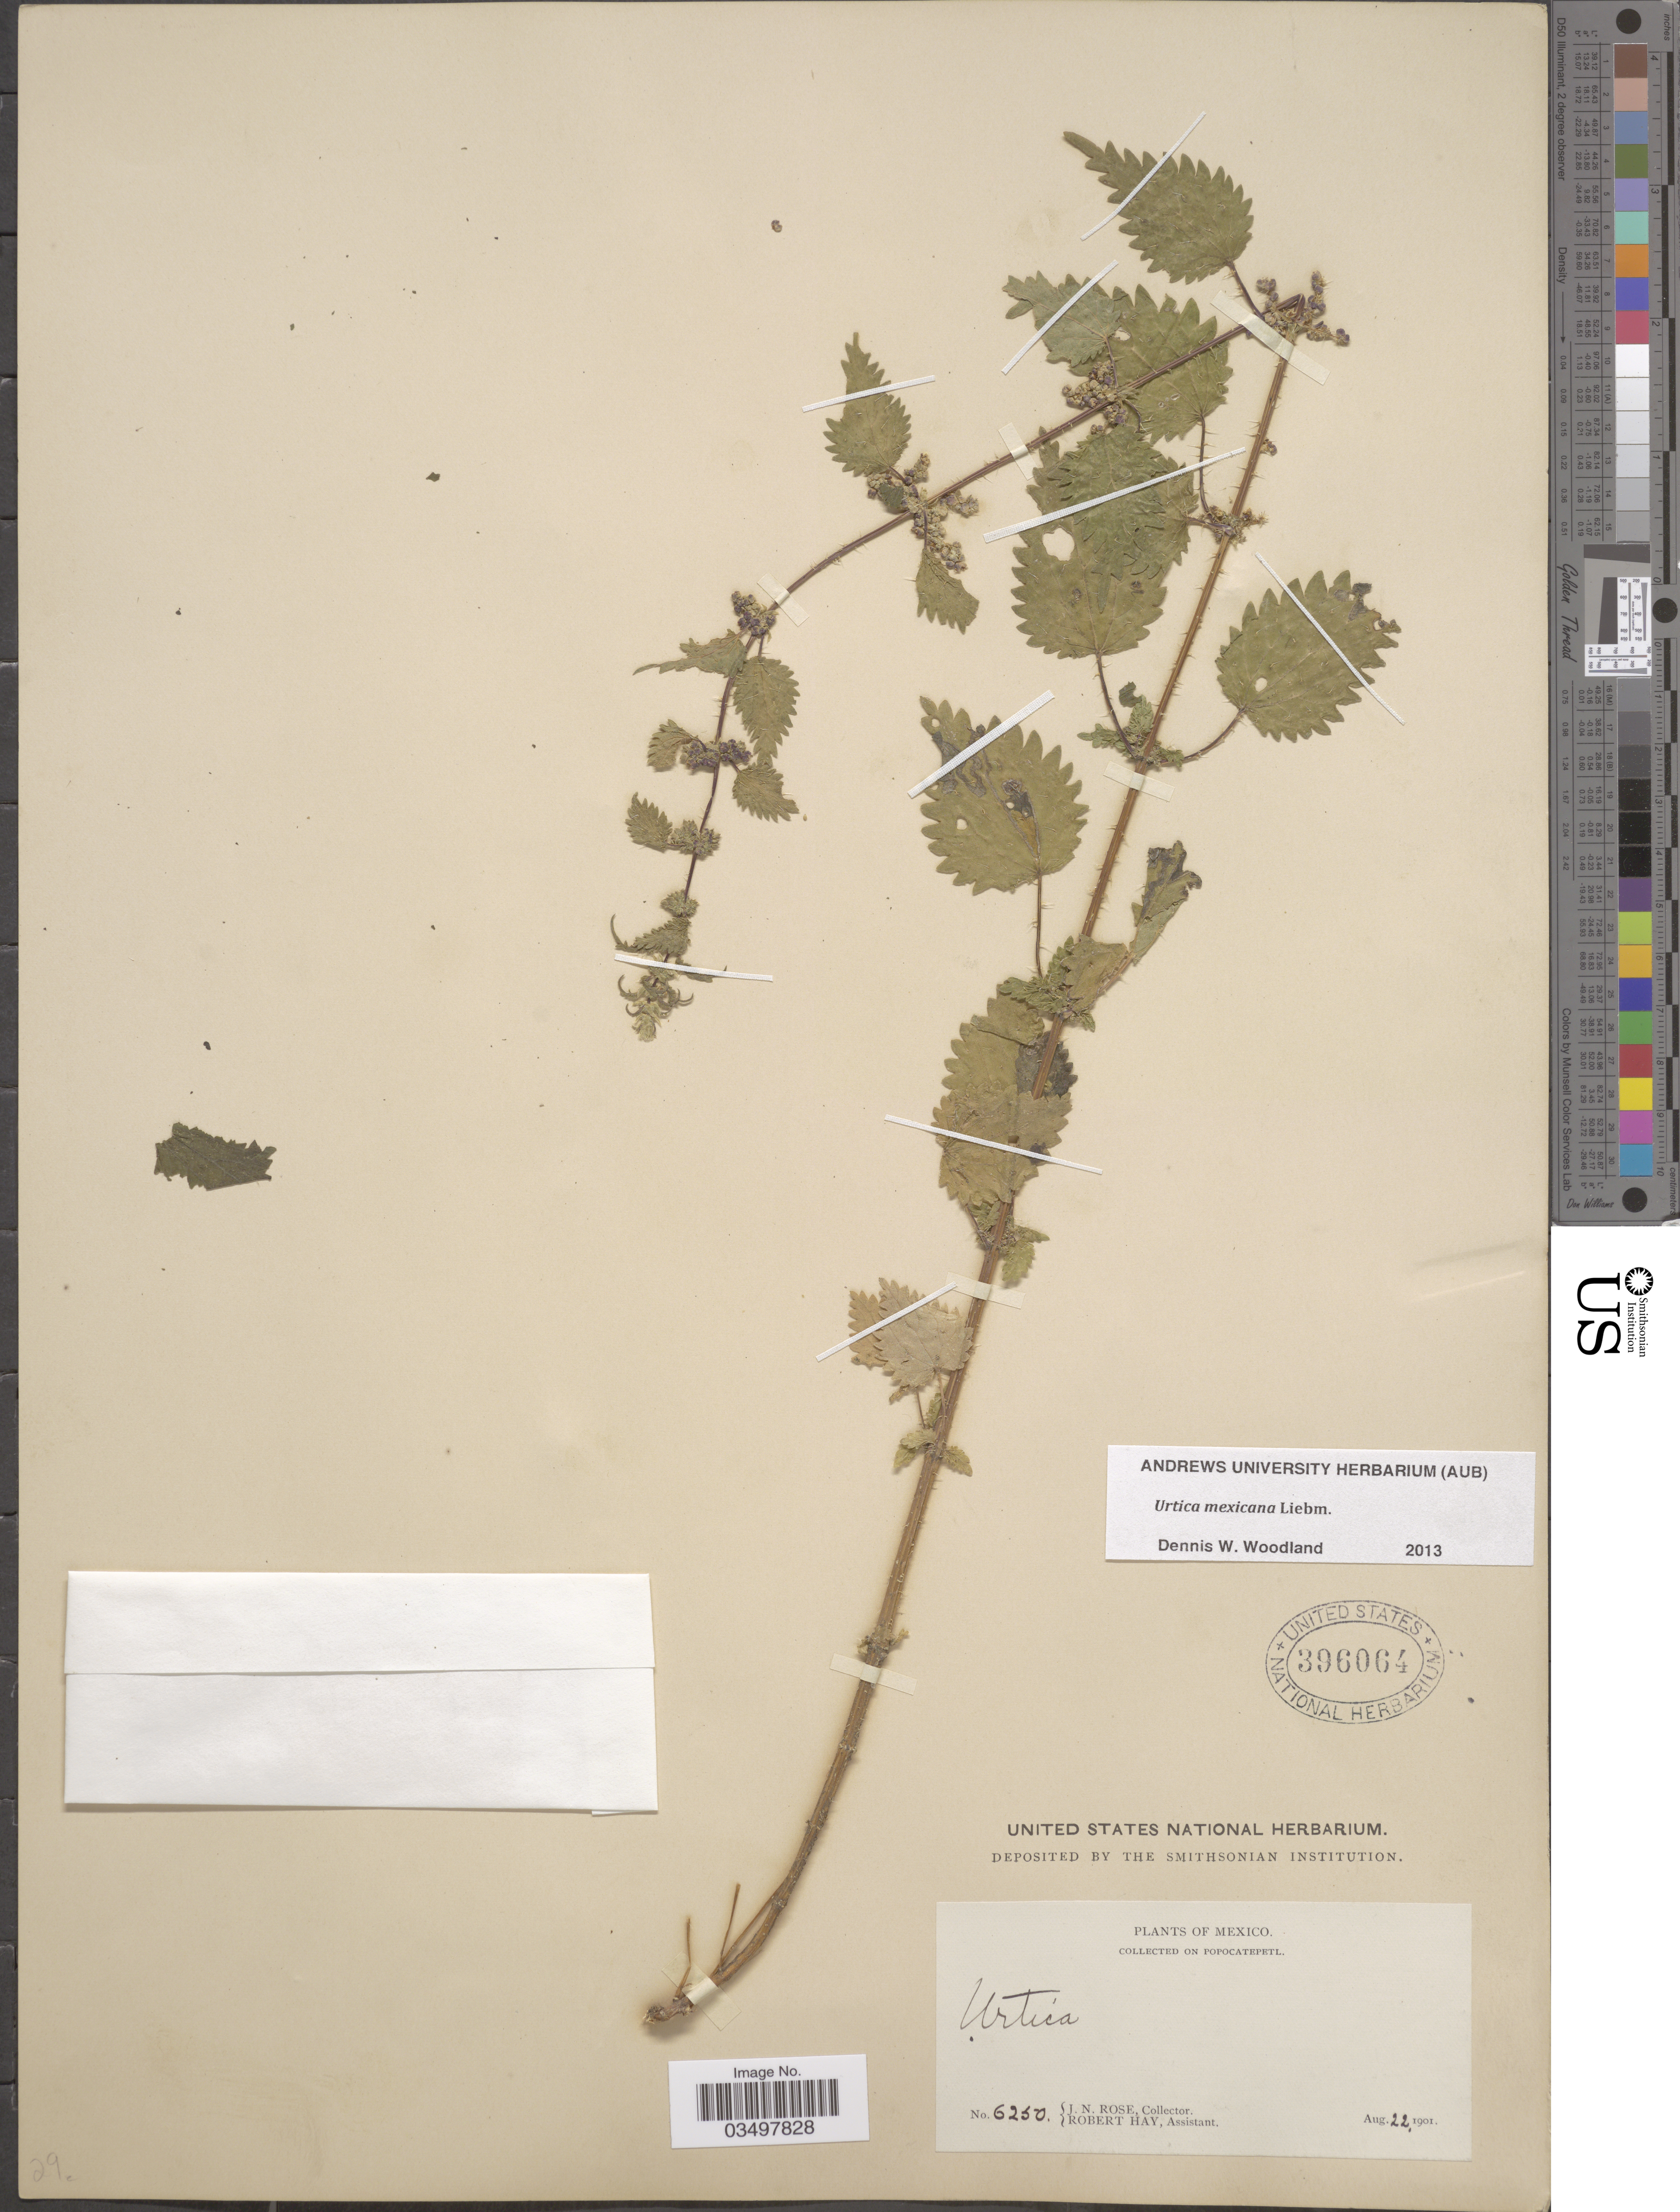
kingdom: Plantae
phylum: Tracheophyta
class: Magnoliopsida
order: Rosales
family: Urticaceae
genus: Urtica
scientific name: Urtica mexicana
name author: Liebm.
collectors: J. N. Rose & R. Hay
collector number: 6250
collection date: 1901-08-22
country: Mexico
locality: Popocatepetl.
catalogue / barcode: US 396064